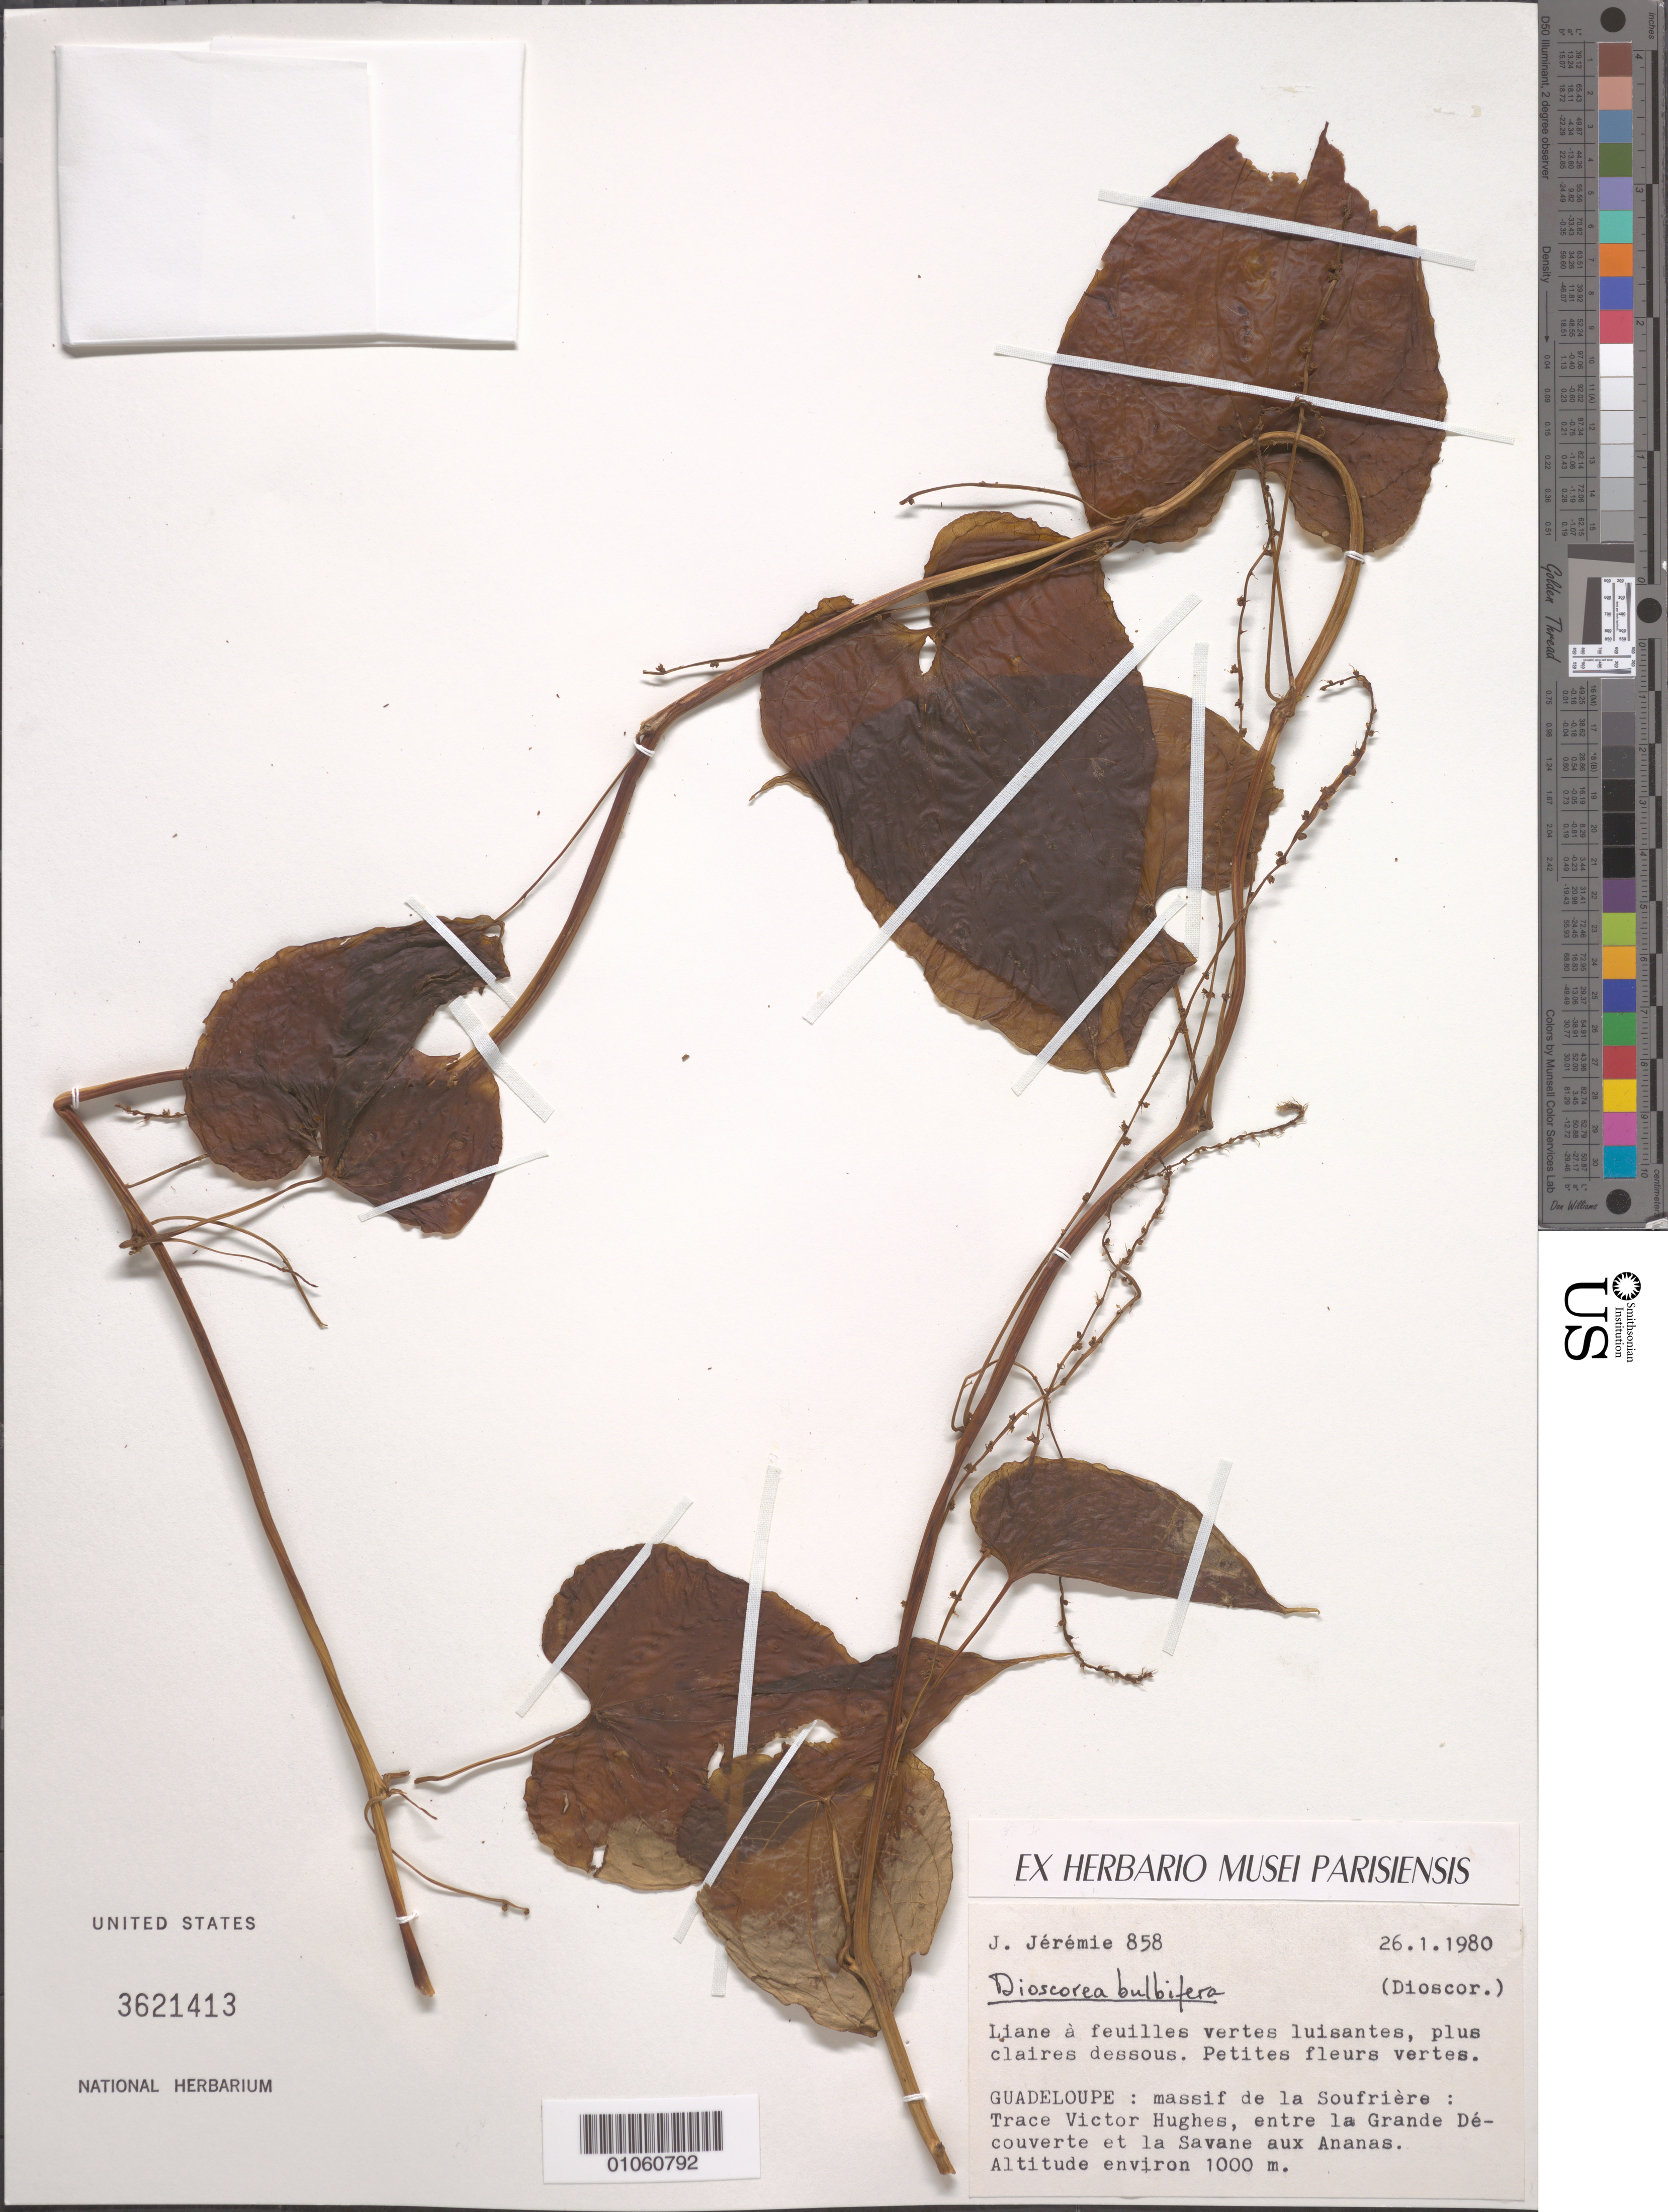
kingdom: Plantae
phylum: Tracheophyta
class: Liliopsida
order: Dioscoreales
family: Dioscoreaceae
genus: Dioscorea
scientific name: Dioscorea bulbifera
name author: L.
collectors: J. Jérémie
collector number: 858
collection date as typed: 26 Jan 1980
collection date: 1980-01-26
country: Guadeloupe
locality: Massif de la Soufrière, Trace Victor Huges, entre la Grande Découverte et la Savane aux Ananas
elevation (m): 1000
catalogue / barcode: US 3621413